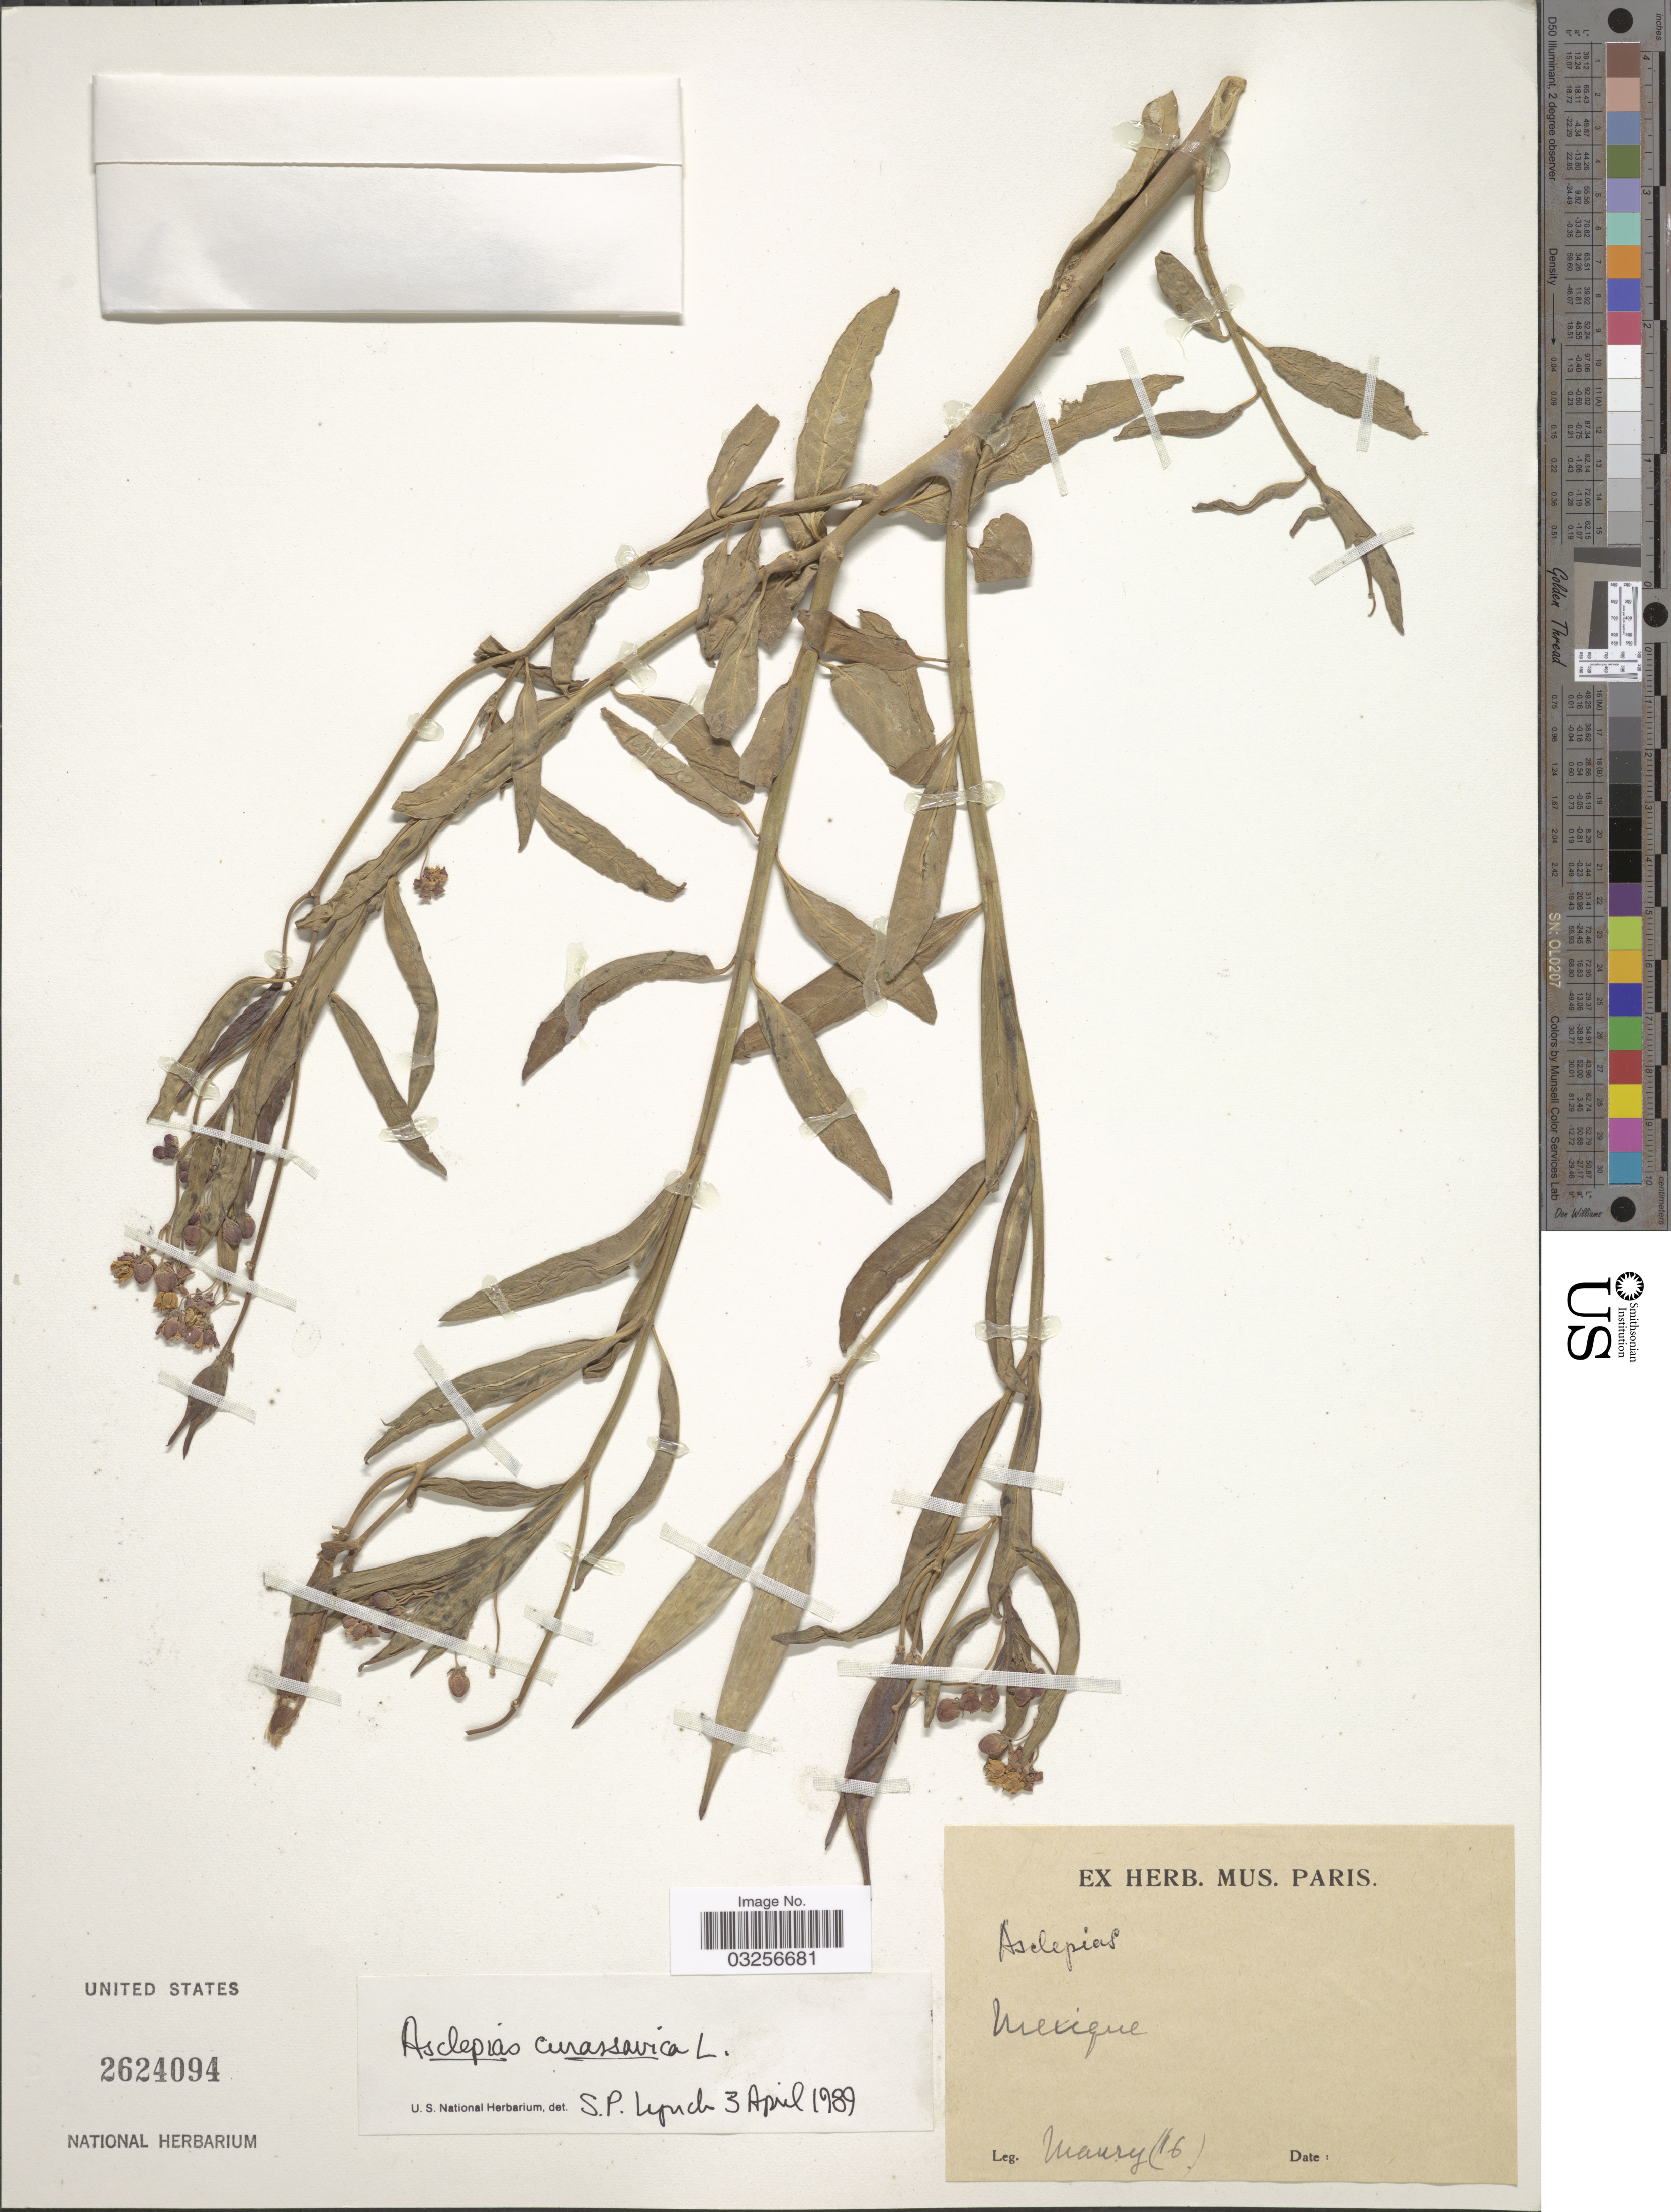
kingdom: Plantae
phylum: Tracheophyta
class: Magnoliopsida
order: Gentianales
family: Apocynaceae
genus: Asclepias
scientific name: Asclepias curassavica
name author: L.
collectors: Maury, --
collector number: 16*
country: Mexico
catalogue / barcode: US 2624094